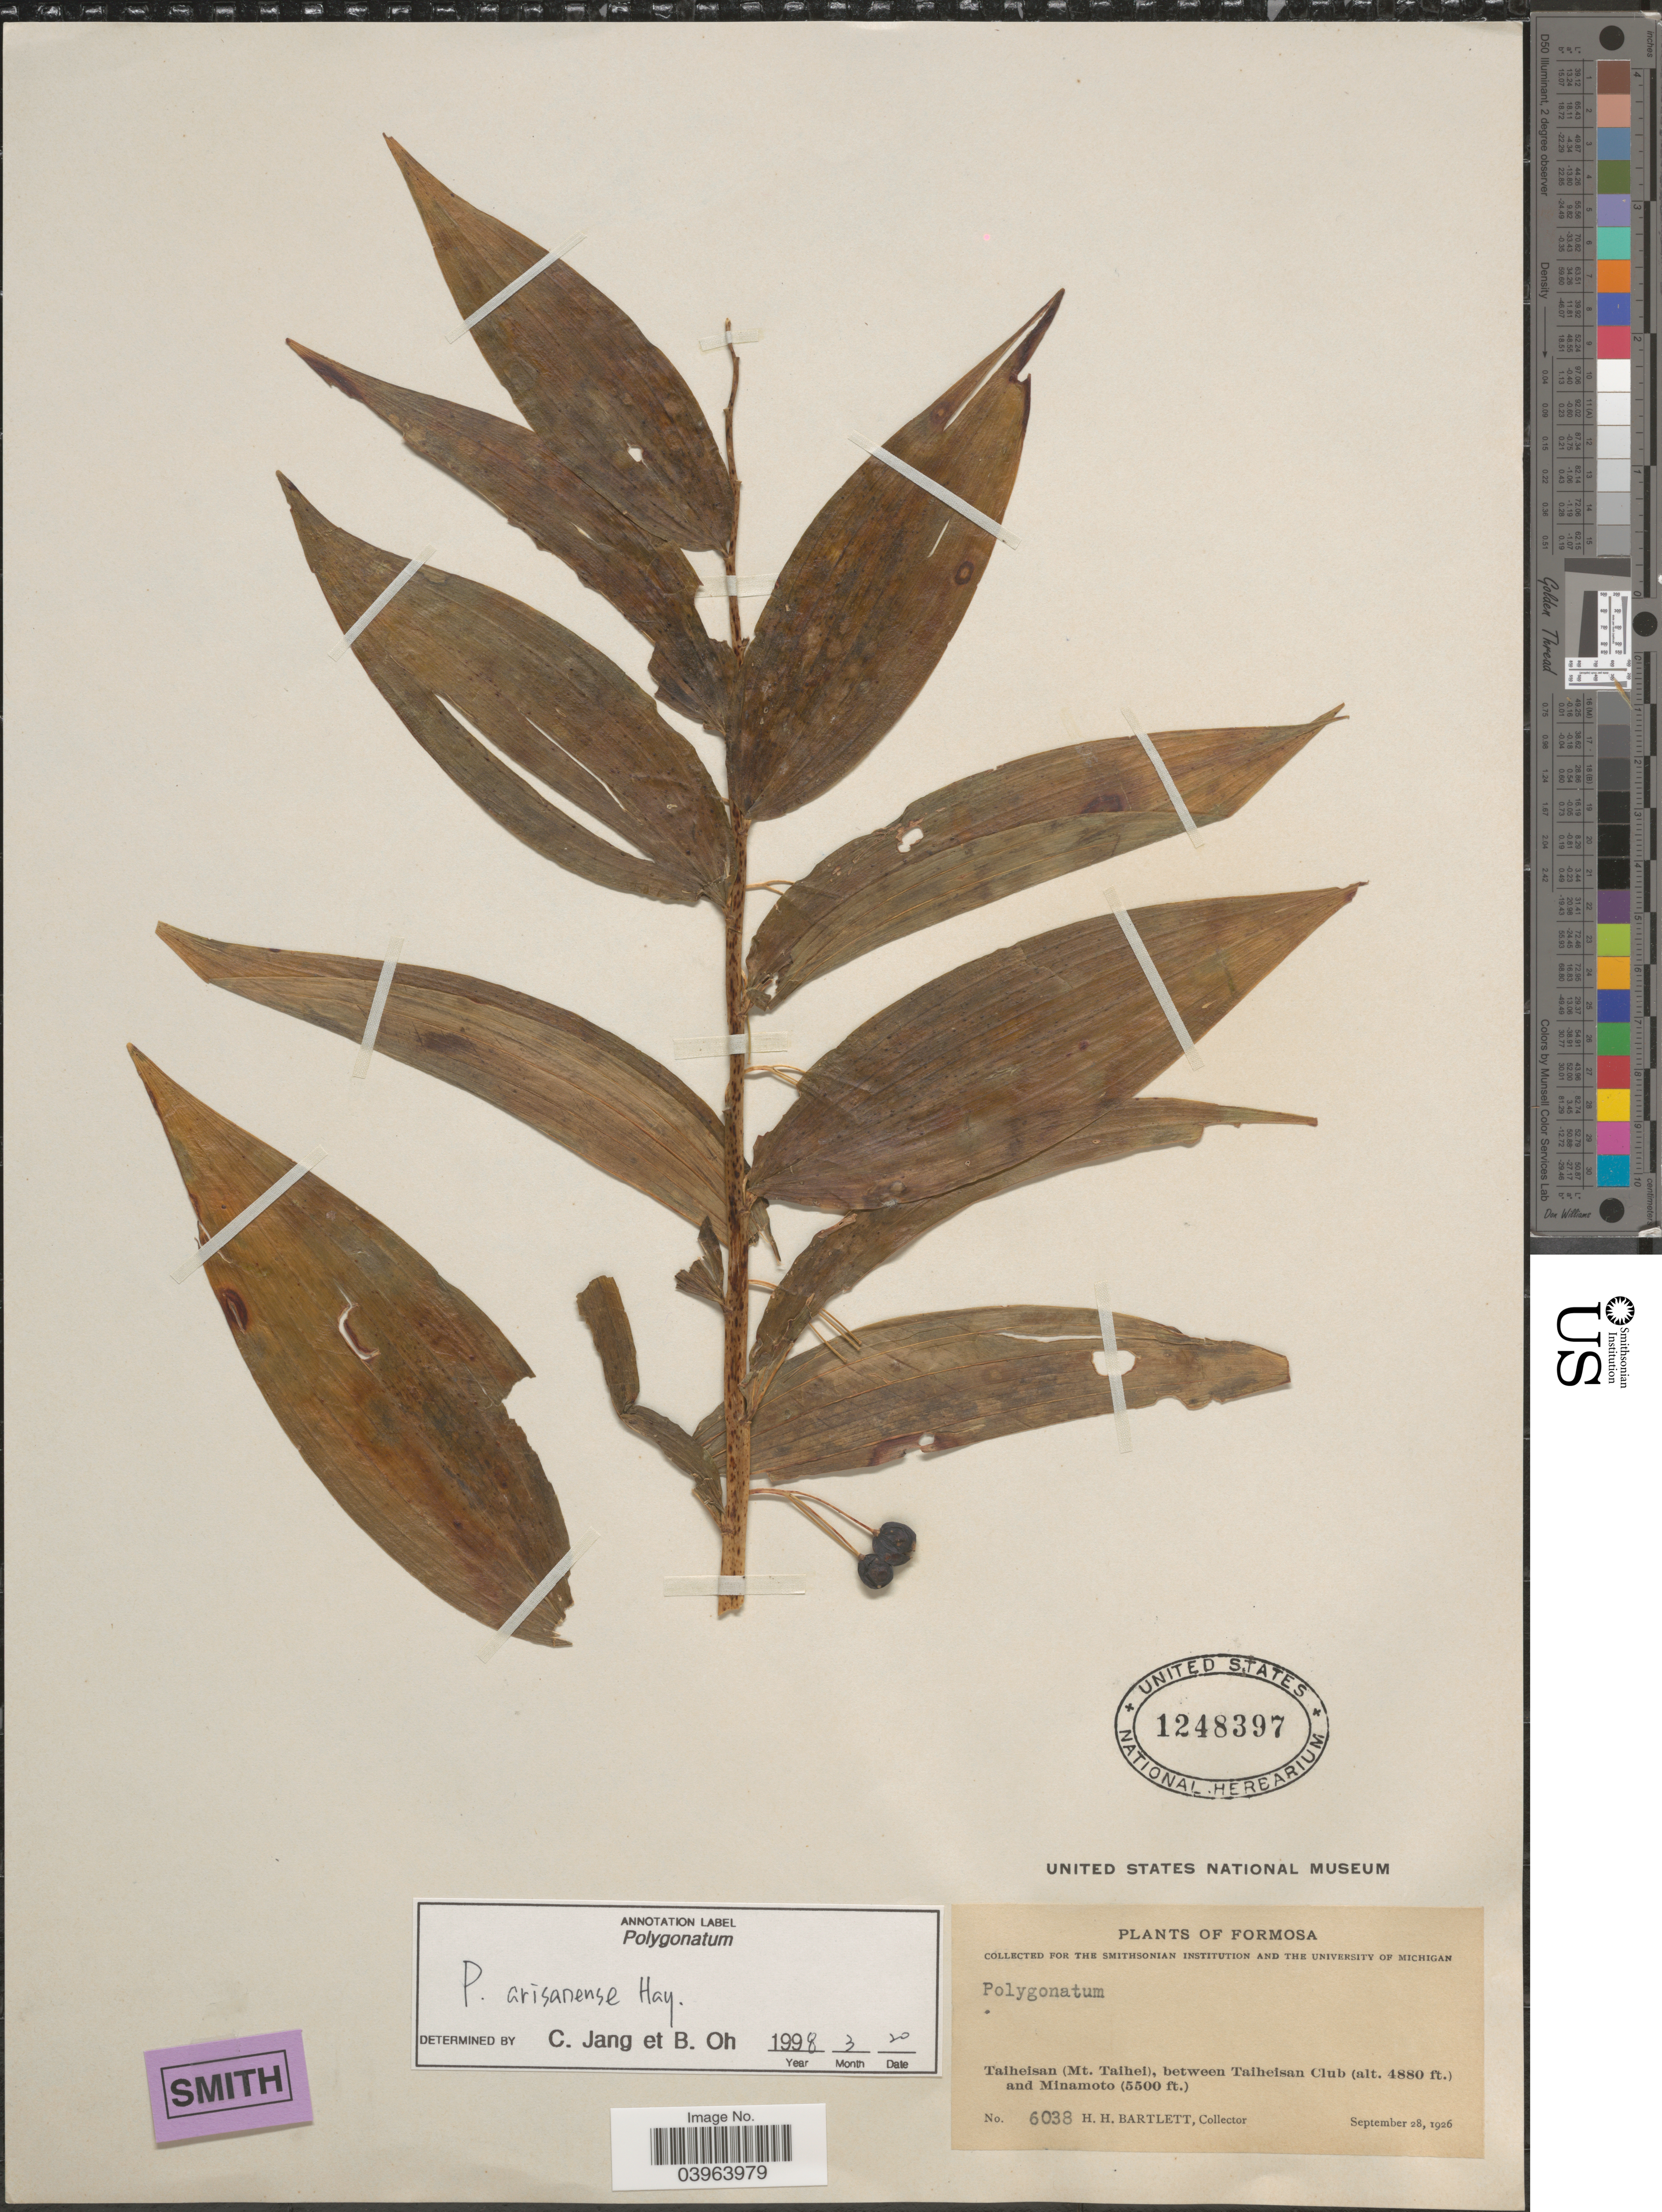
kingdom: Plantae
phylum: Tracheophyta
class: Liliopsida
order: Asparagales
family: Asparagaceae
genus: Polygonatum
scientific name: Polygonatum arisanense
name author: Hayata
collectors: H. H. Bartlett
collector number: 6038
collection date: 1926-09-28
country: Taiwan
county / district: Yilan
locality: Formosa. Taiheisan (Mt. Taihei), between Taiheisan Club and Minamoto.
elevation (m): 1487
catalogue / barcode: US 1248397